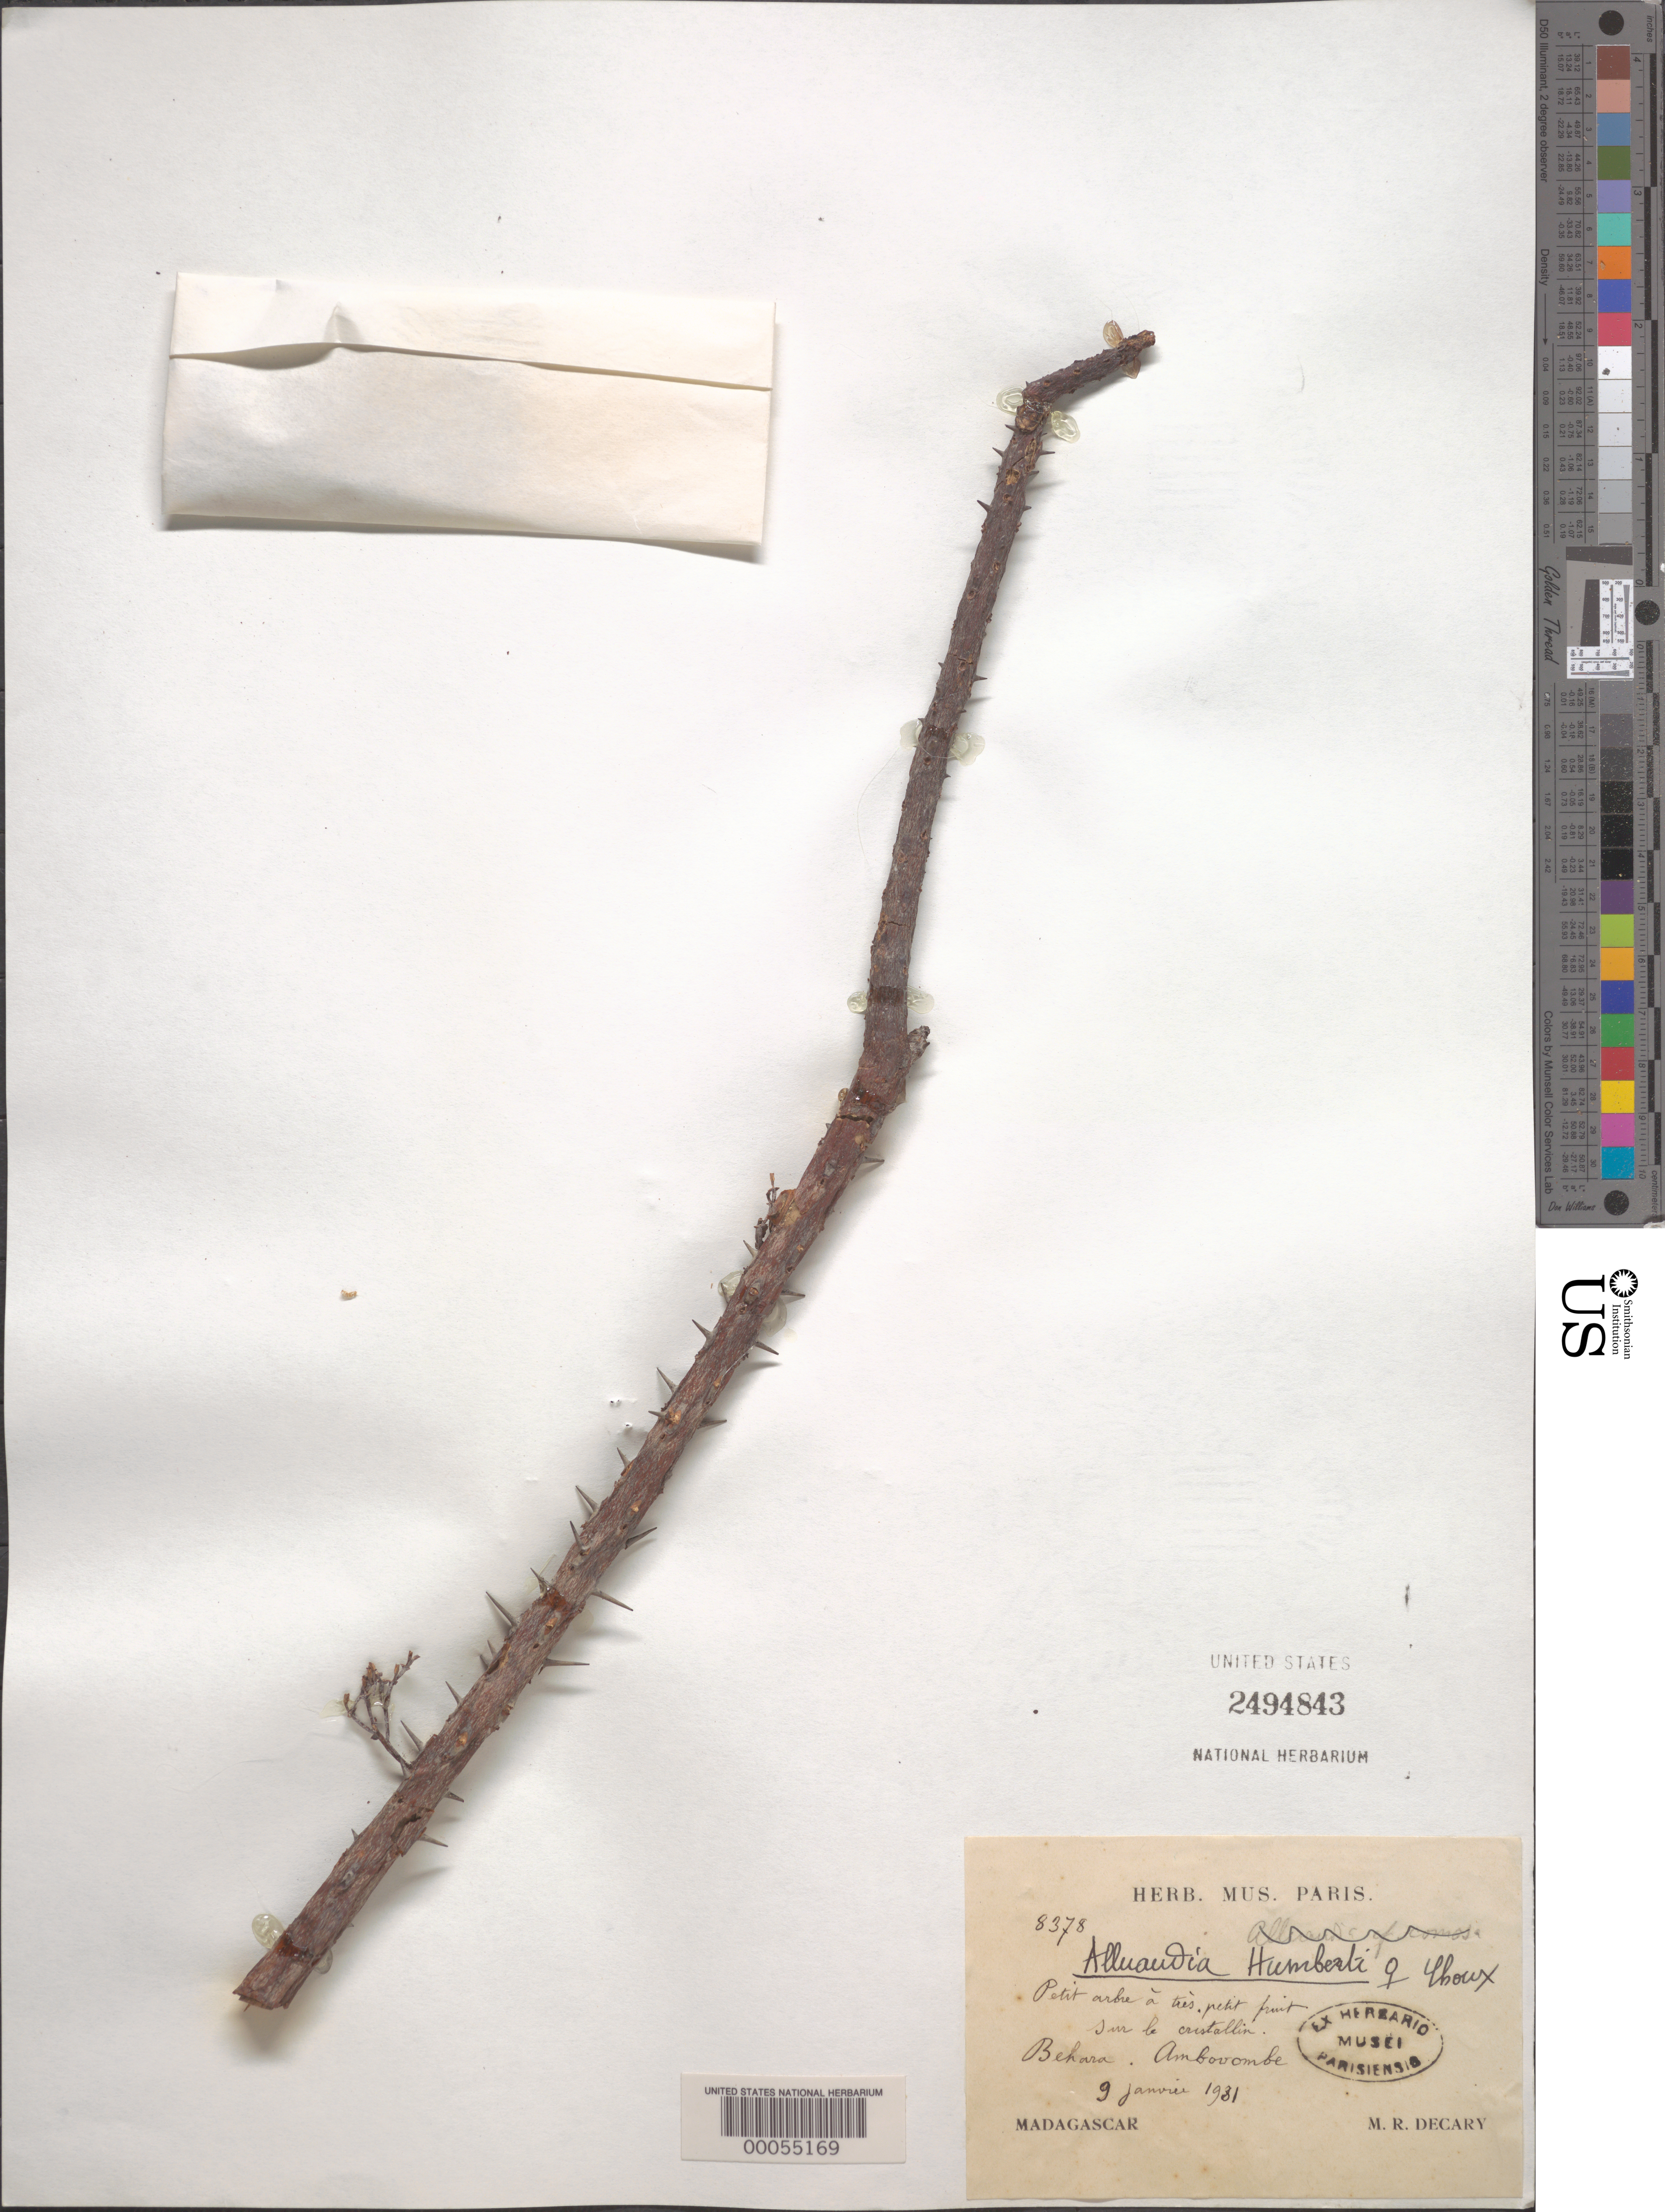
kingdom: Plantae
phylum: Tracheophyta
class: Magnoliopsida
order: Caryophyllales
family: Didiereaceae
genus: Alluaudia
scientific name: Alluaudia humbertii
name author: Choux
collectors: R. Decary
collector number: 8378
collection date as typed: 09 Jan 1931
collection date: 1931-01-09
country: Madagascar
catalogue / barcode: US 2494843